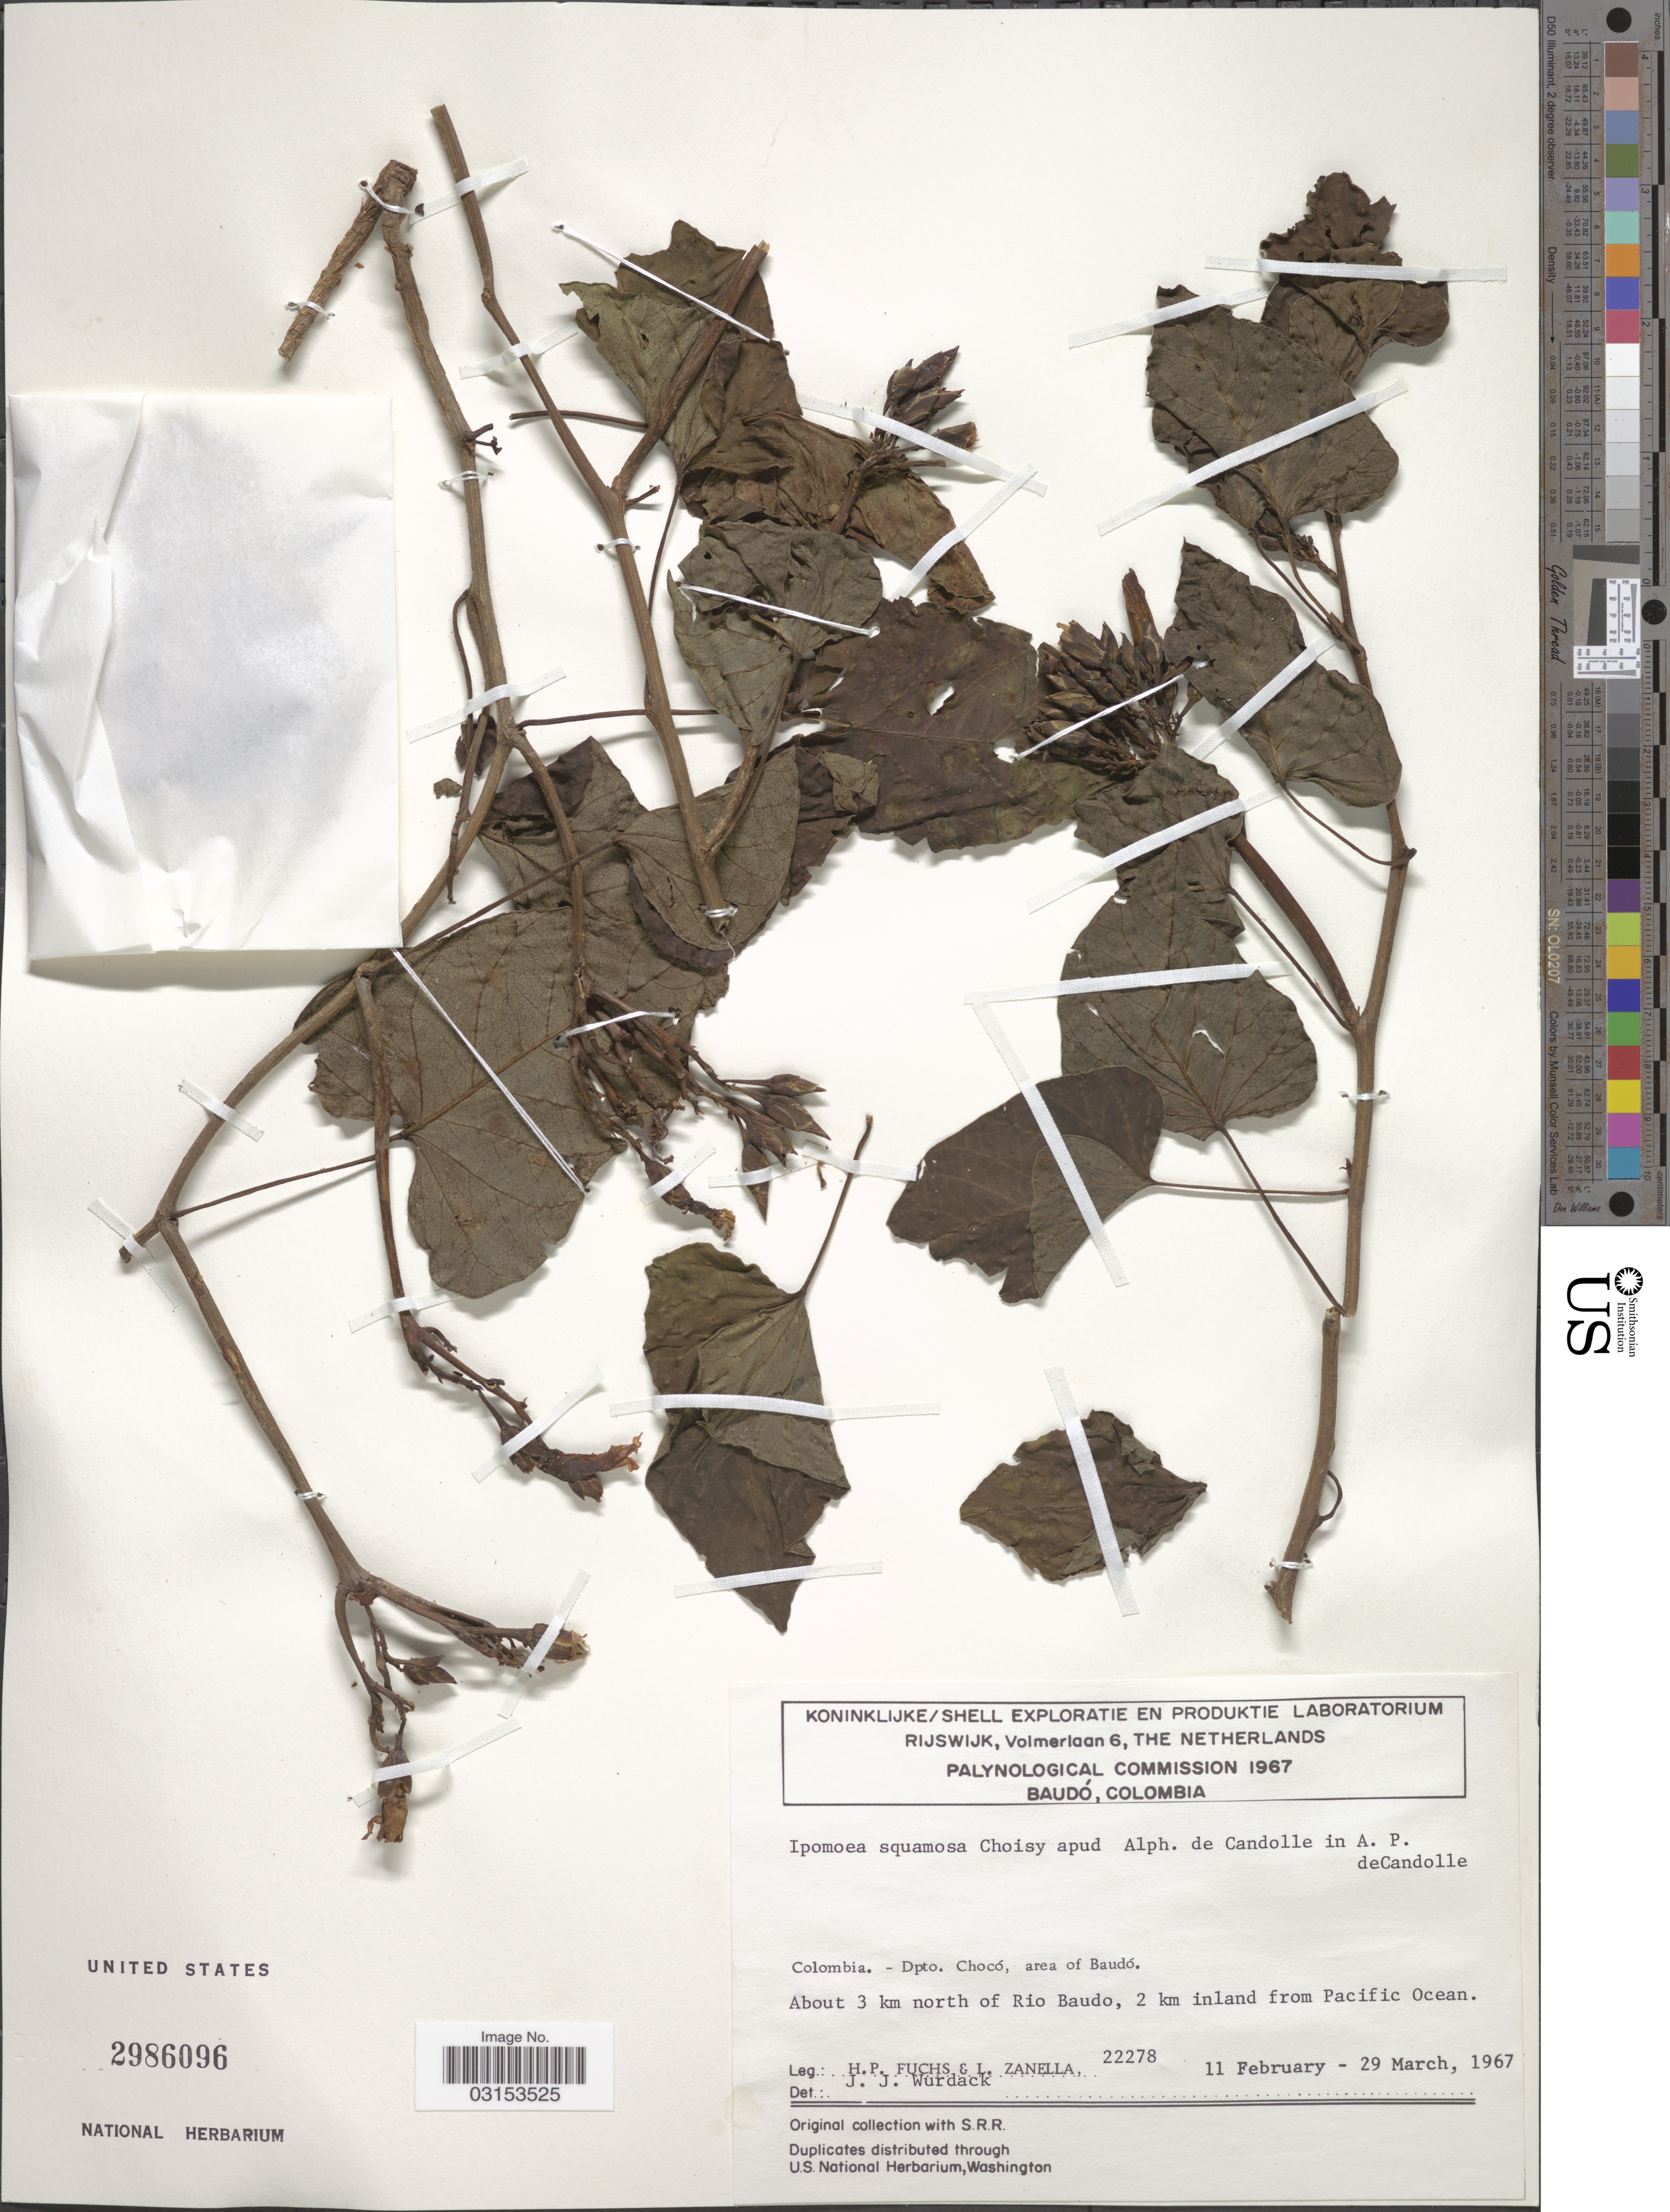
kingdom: Plantae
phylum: Tracheophyta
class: Magnoliopsida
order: Solanales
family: Convolvulaceae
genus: Ipomoea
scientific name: Ipomoea squamosa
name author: Choisy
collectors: H. P. Fuchs & L. Zanella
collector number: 22278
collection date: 1967-02-11/1967-03-29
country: Colombia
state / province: Chocó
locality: Dpto. Chocó, area of Baudó. About 3 km north of Rio Baudo, 2 km inland from Pacific Ocean.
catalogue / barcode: US 2986096